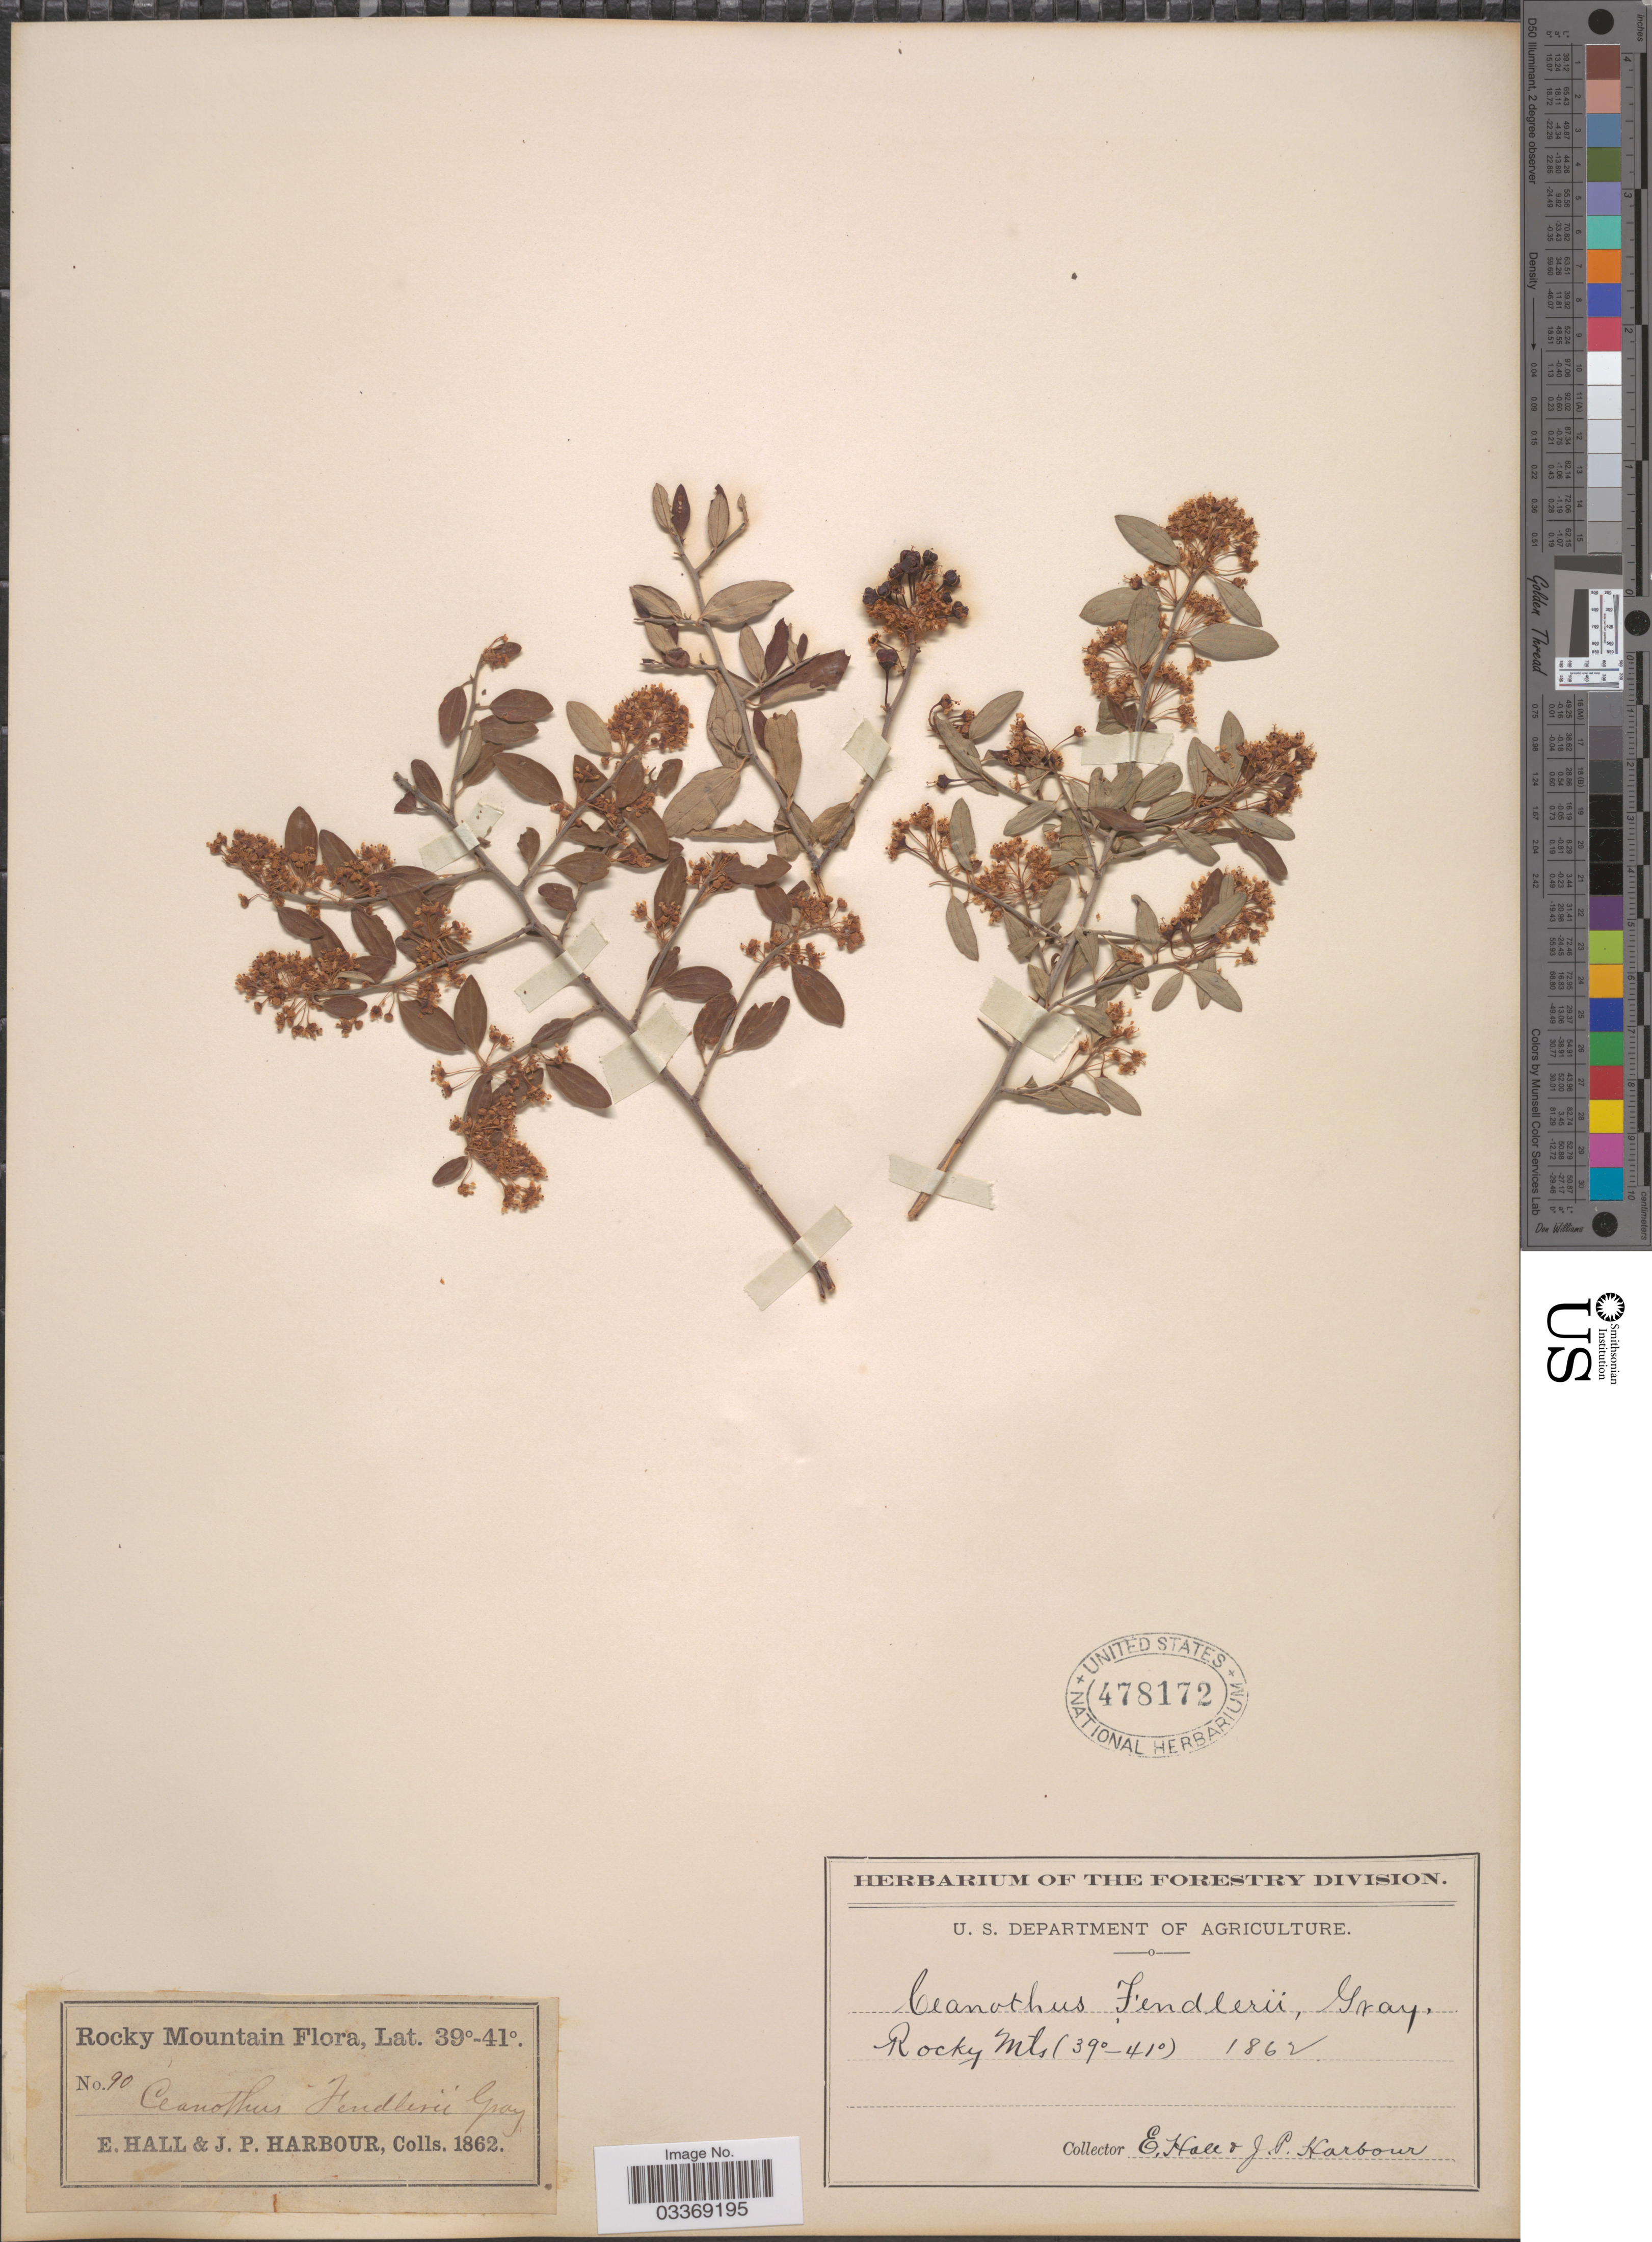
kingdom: Plantae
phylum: Tracheophyta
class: Magnoliopsida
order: Rosales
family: Rhamnaceae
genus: Ceanothus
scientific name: Ceanothus fendleri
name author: A. Gray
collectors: E. Hall & J. Harbour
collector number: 90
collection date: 1862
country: United States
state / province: Colorado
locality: Rocky Mountain.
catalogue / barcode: US 478172